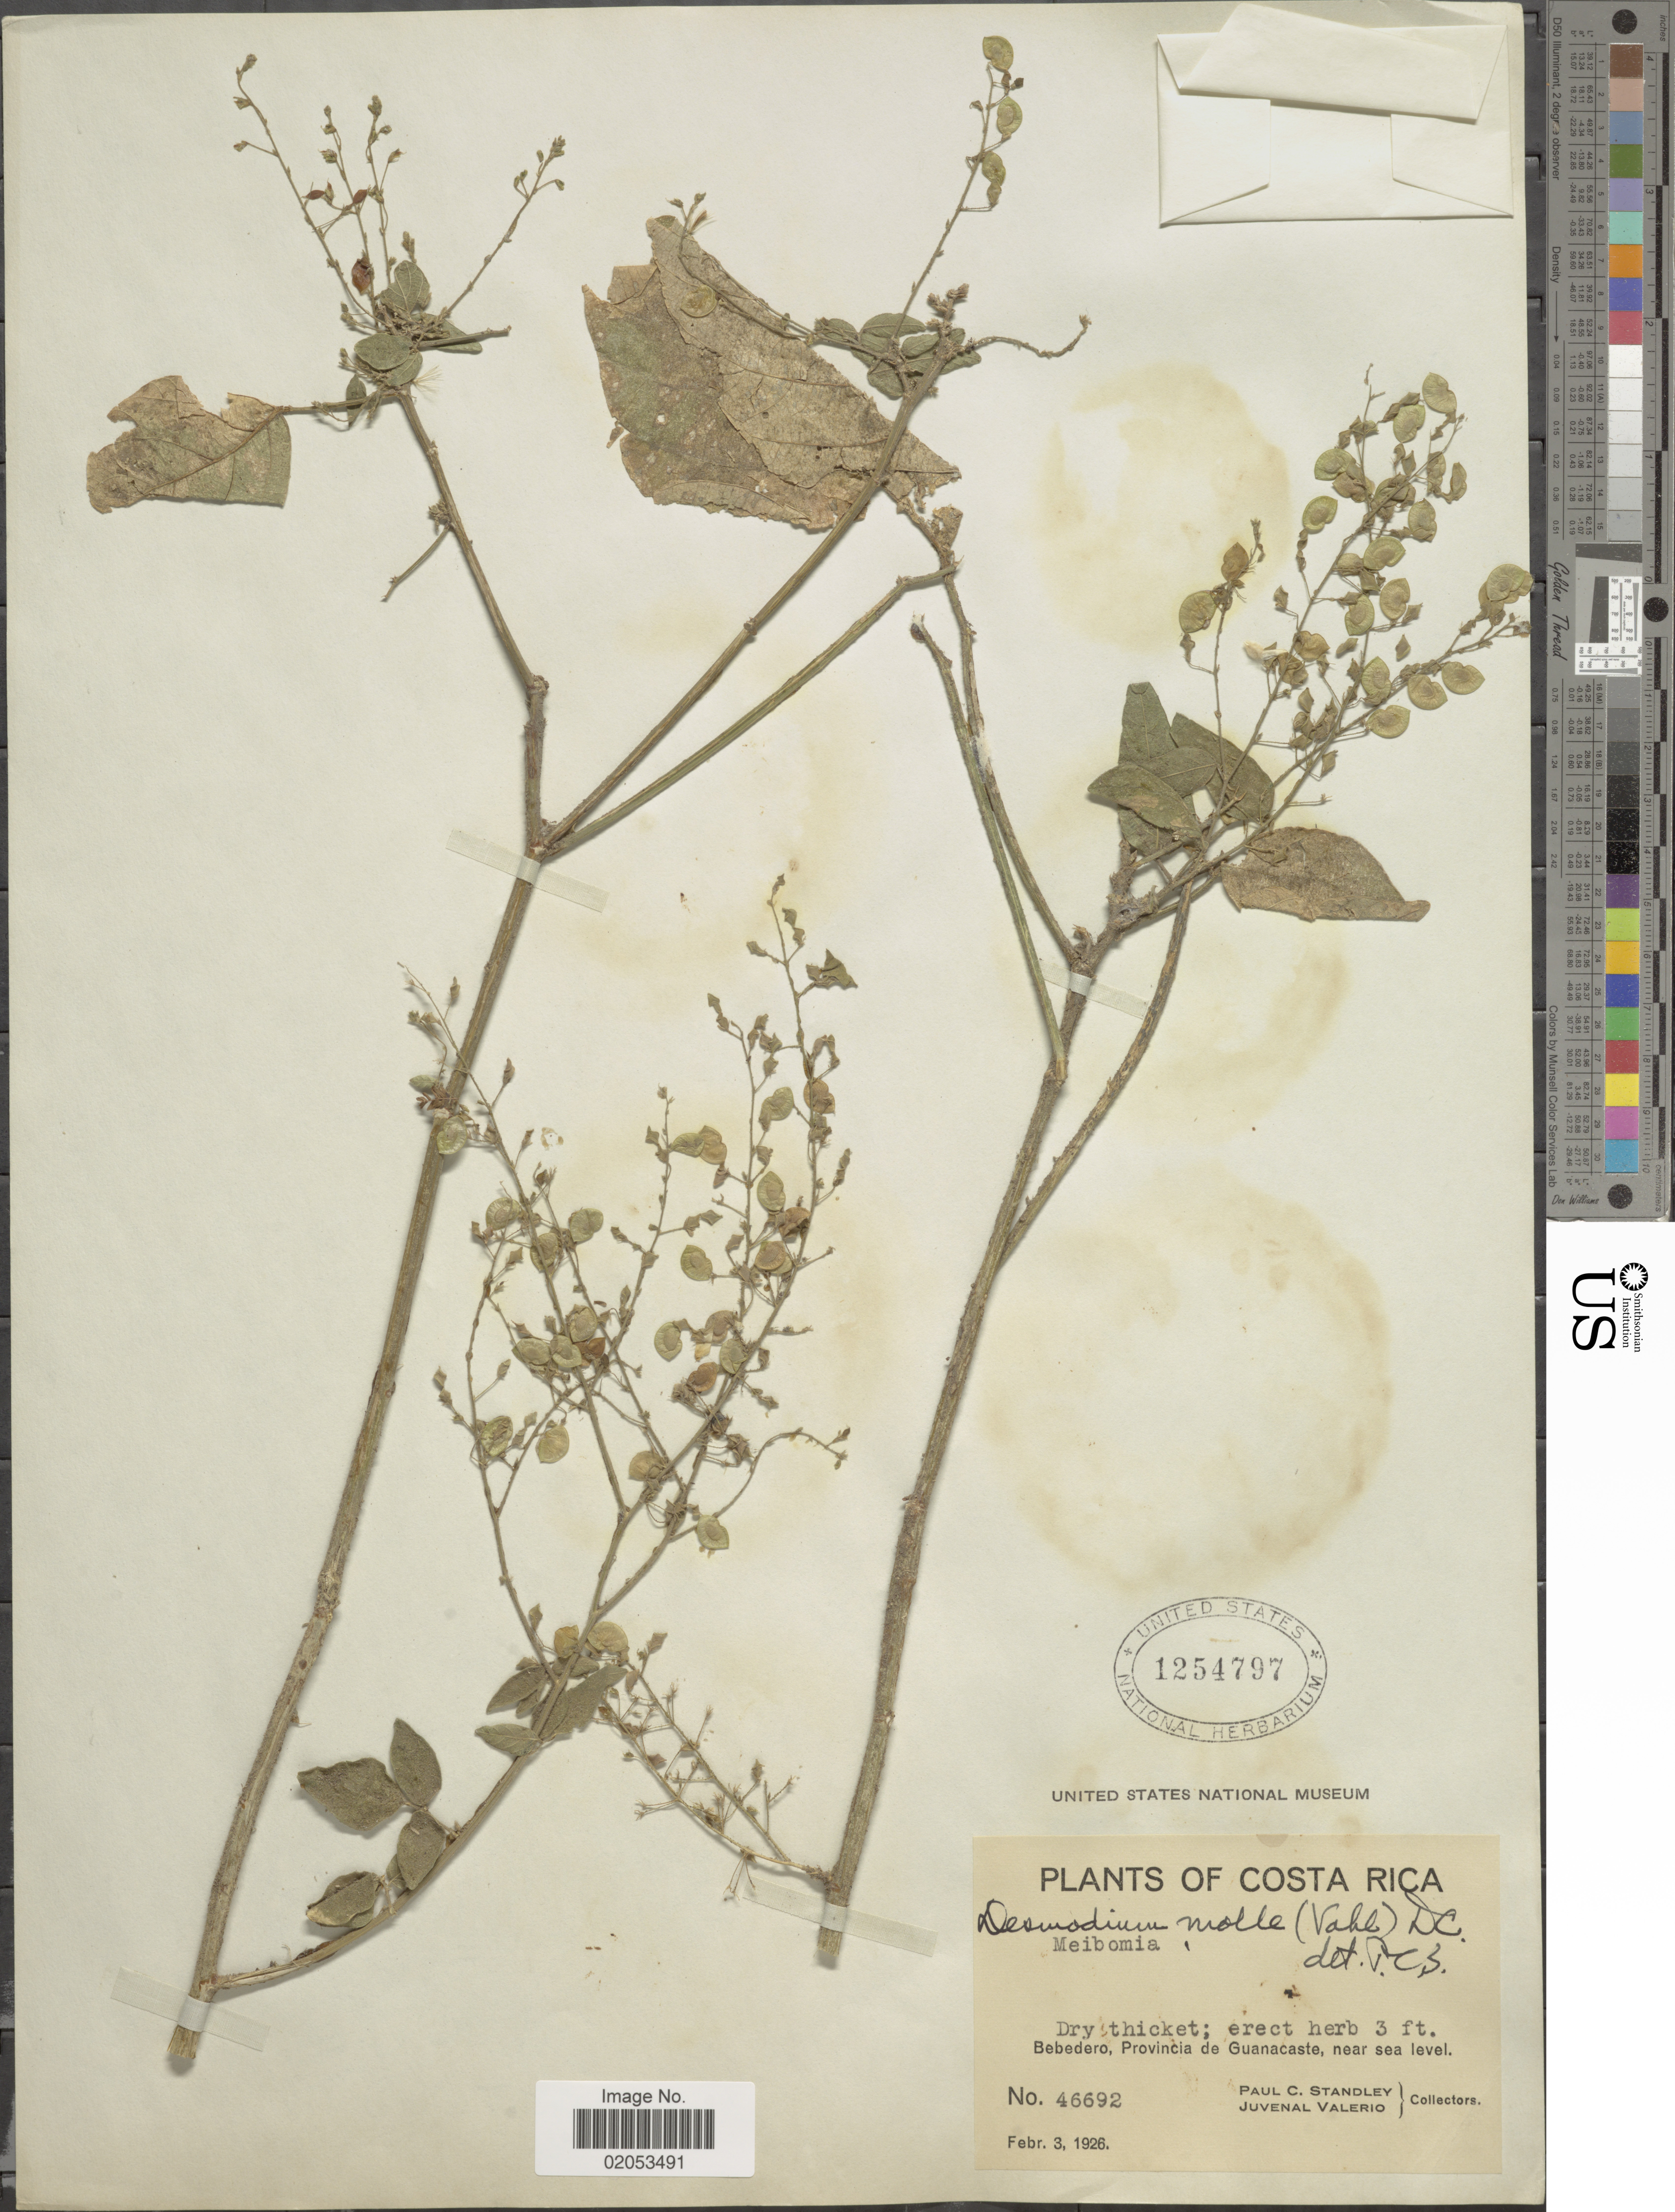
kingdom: Plantae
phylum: Tracheophyta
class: Magnoliopsida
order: Fabales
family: Fabaceae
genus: Desmodium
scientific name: Desmodium glabrum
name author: (Mill.) DC.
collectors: P. C. Standley & J. Valerio R.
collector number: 46692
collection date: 1926-02-03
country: Costa Rica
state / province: Guanacaste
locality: Dry thicket; Bebedero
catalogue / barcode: US 1254797